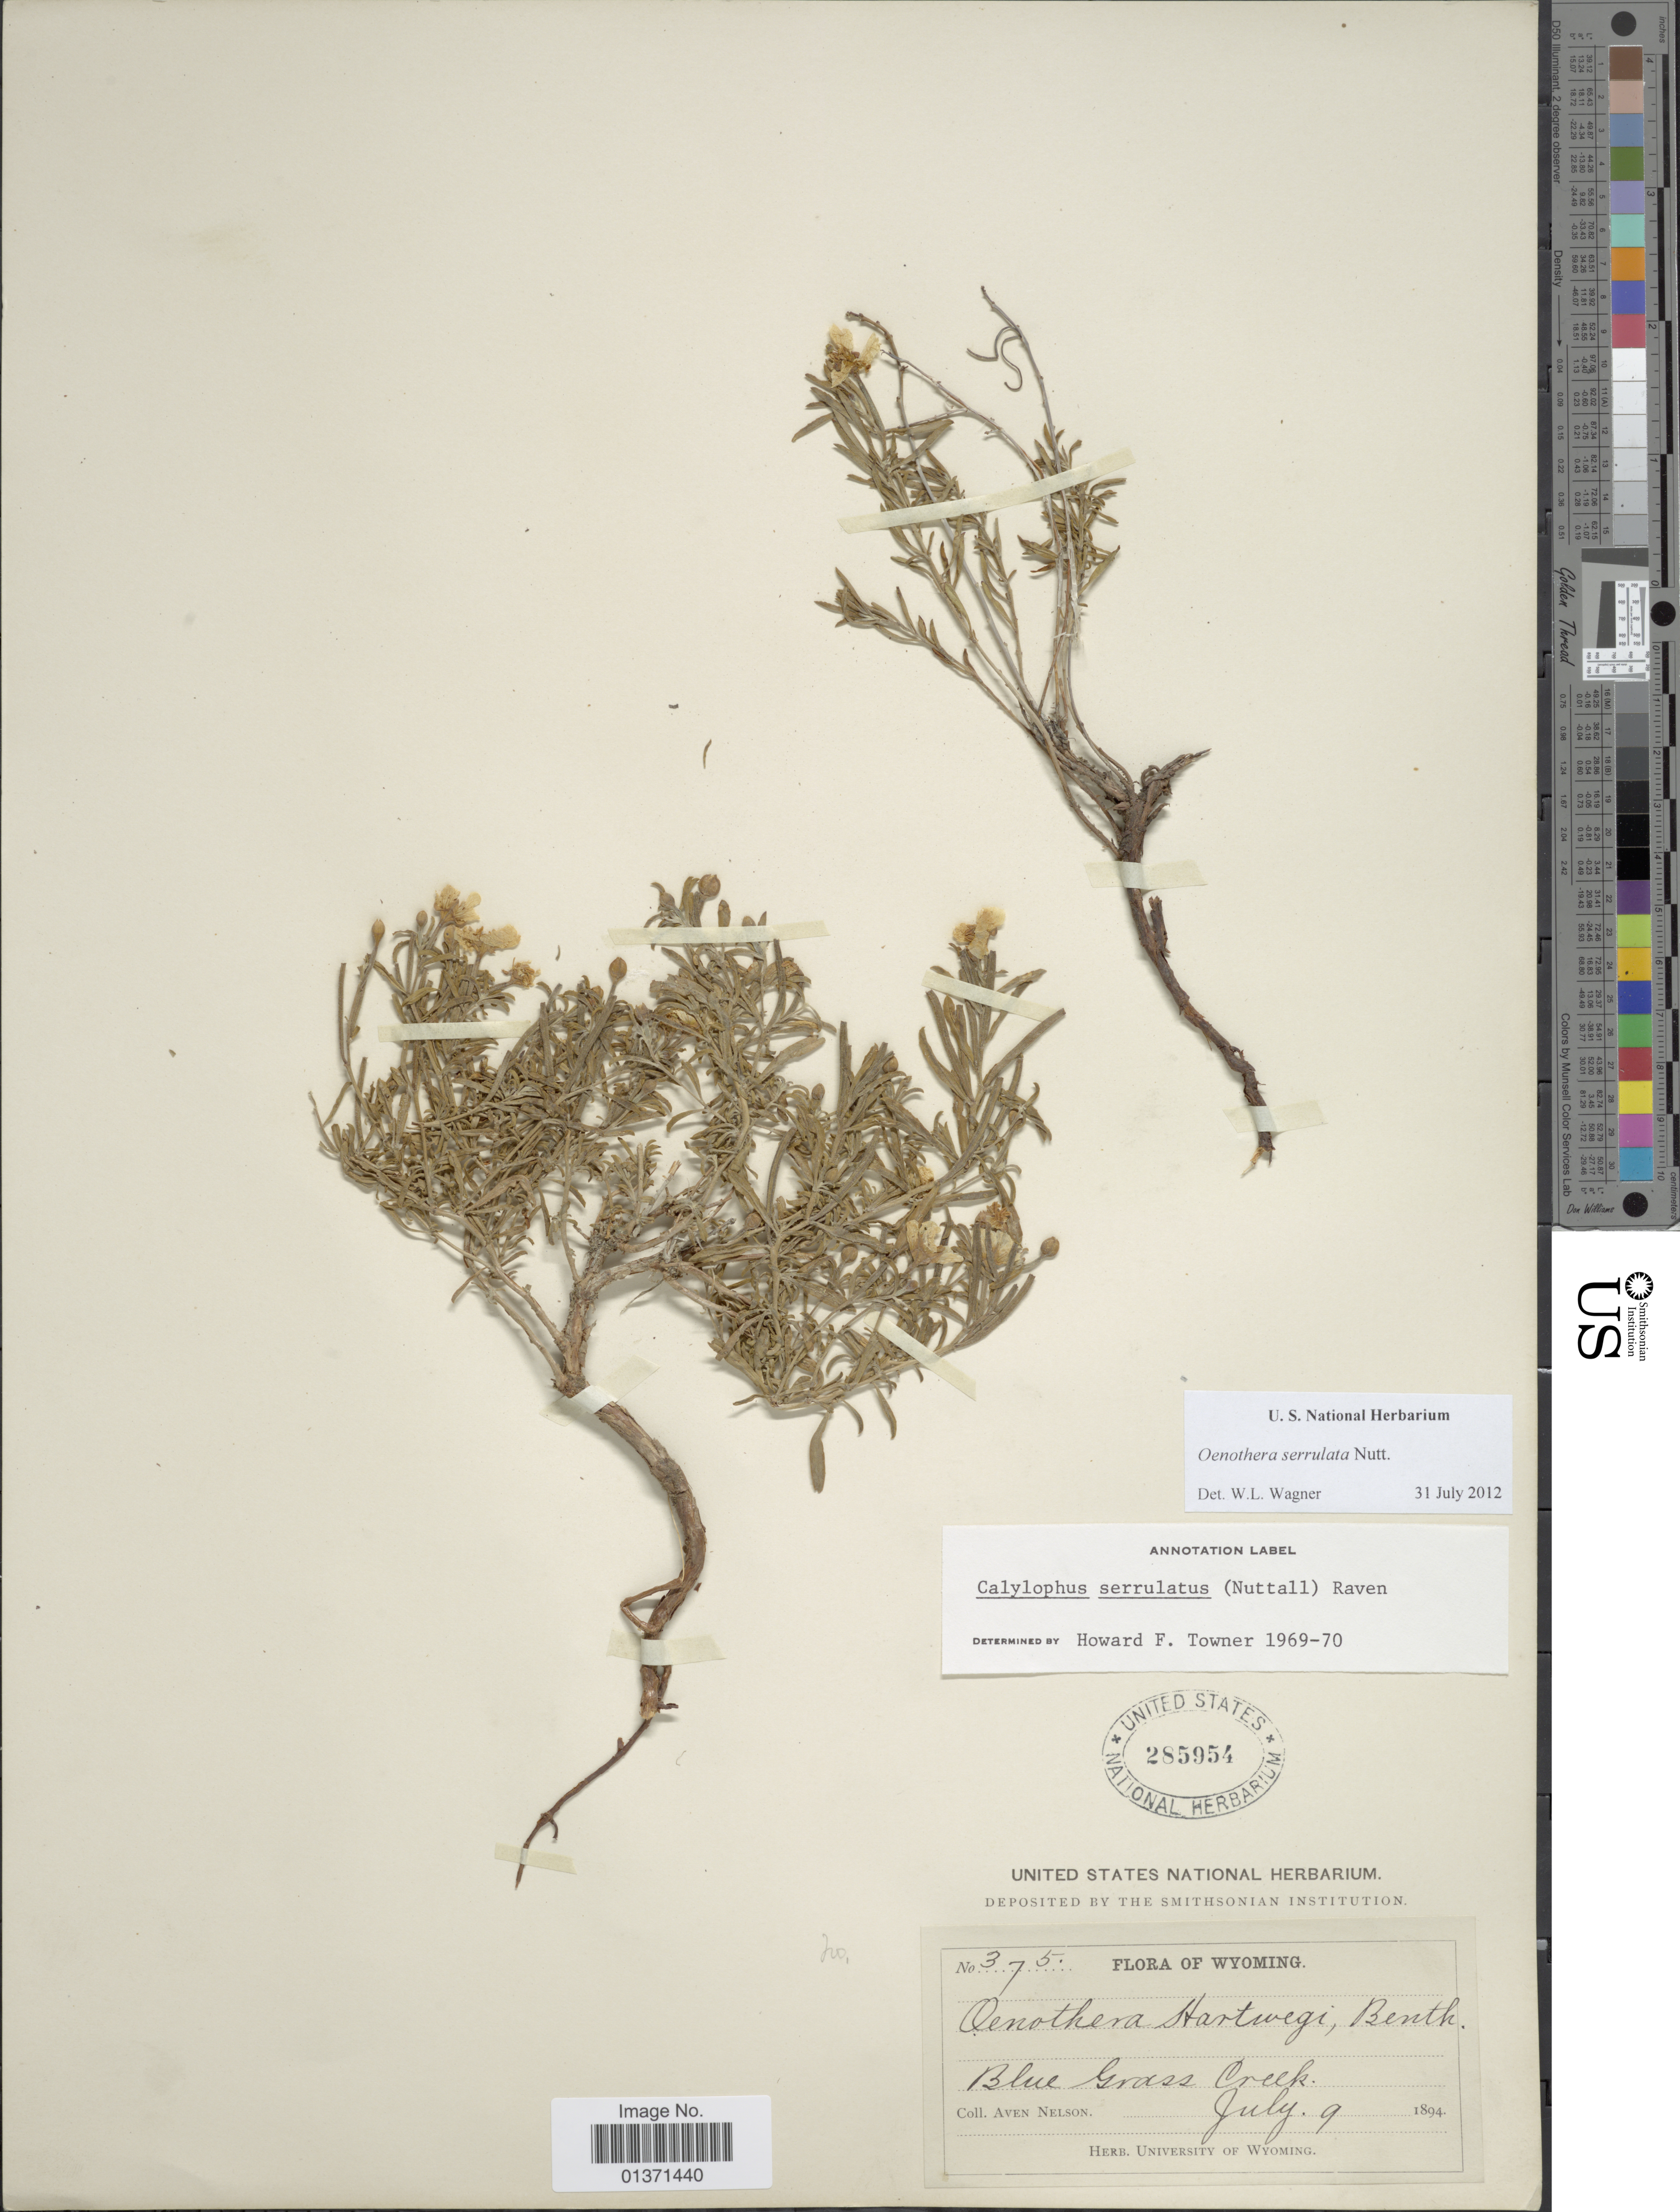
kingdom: Plantae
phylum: Tracheophyta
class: Magnoliopsida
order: Myrtales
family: Onagraceae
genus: Oenothera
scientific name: Oenothera serrulata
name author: Nutt.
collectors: A. Nelson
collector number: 375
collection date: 1894-07-09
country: United States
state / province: Wyoming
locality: Blue Grass Creek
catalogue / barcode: US 285954